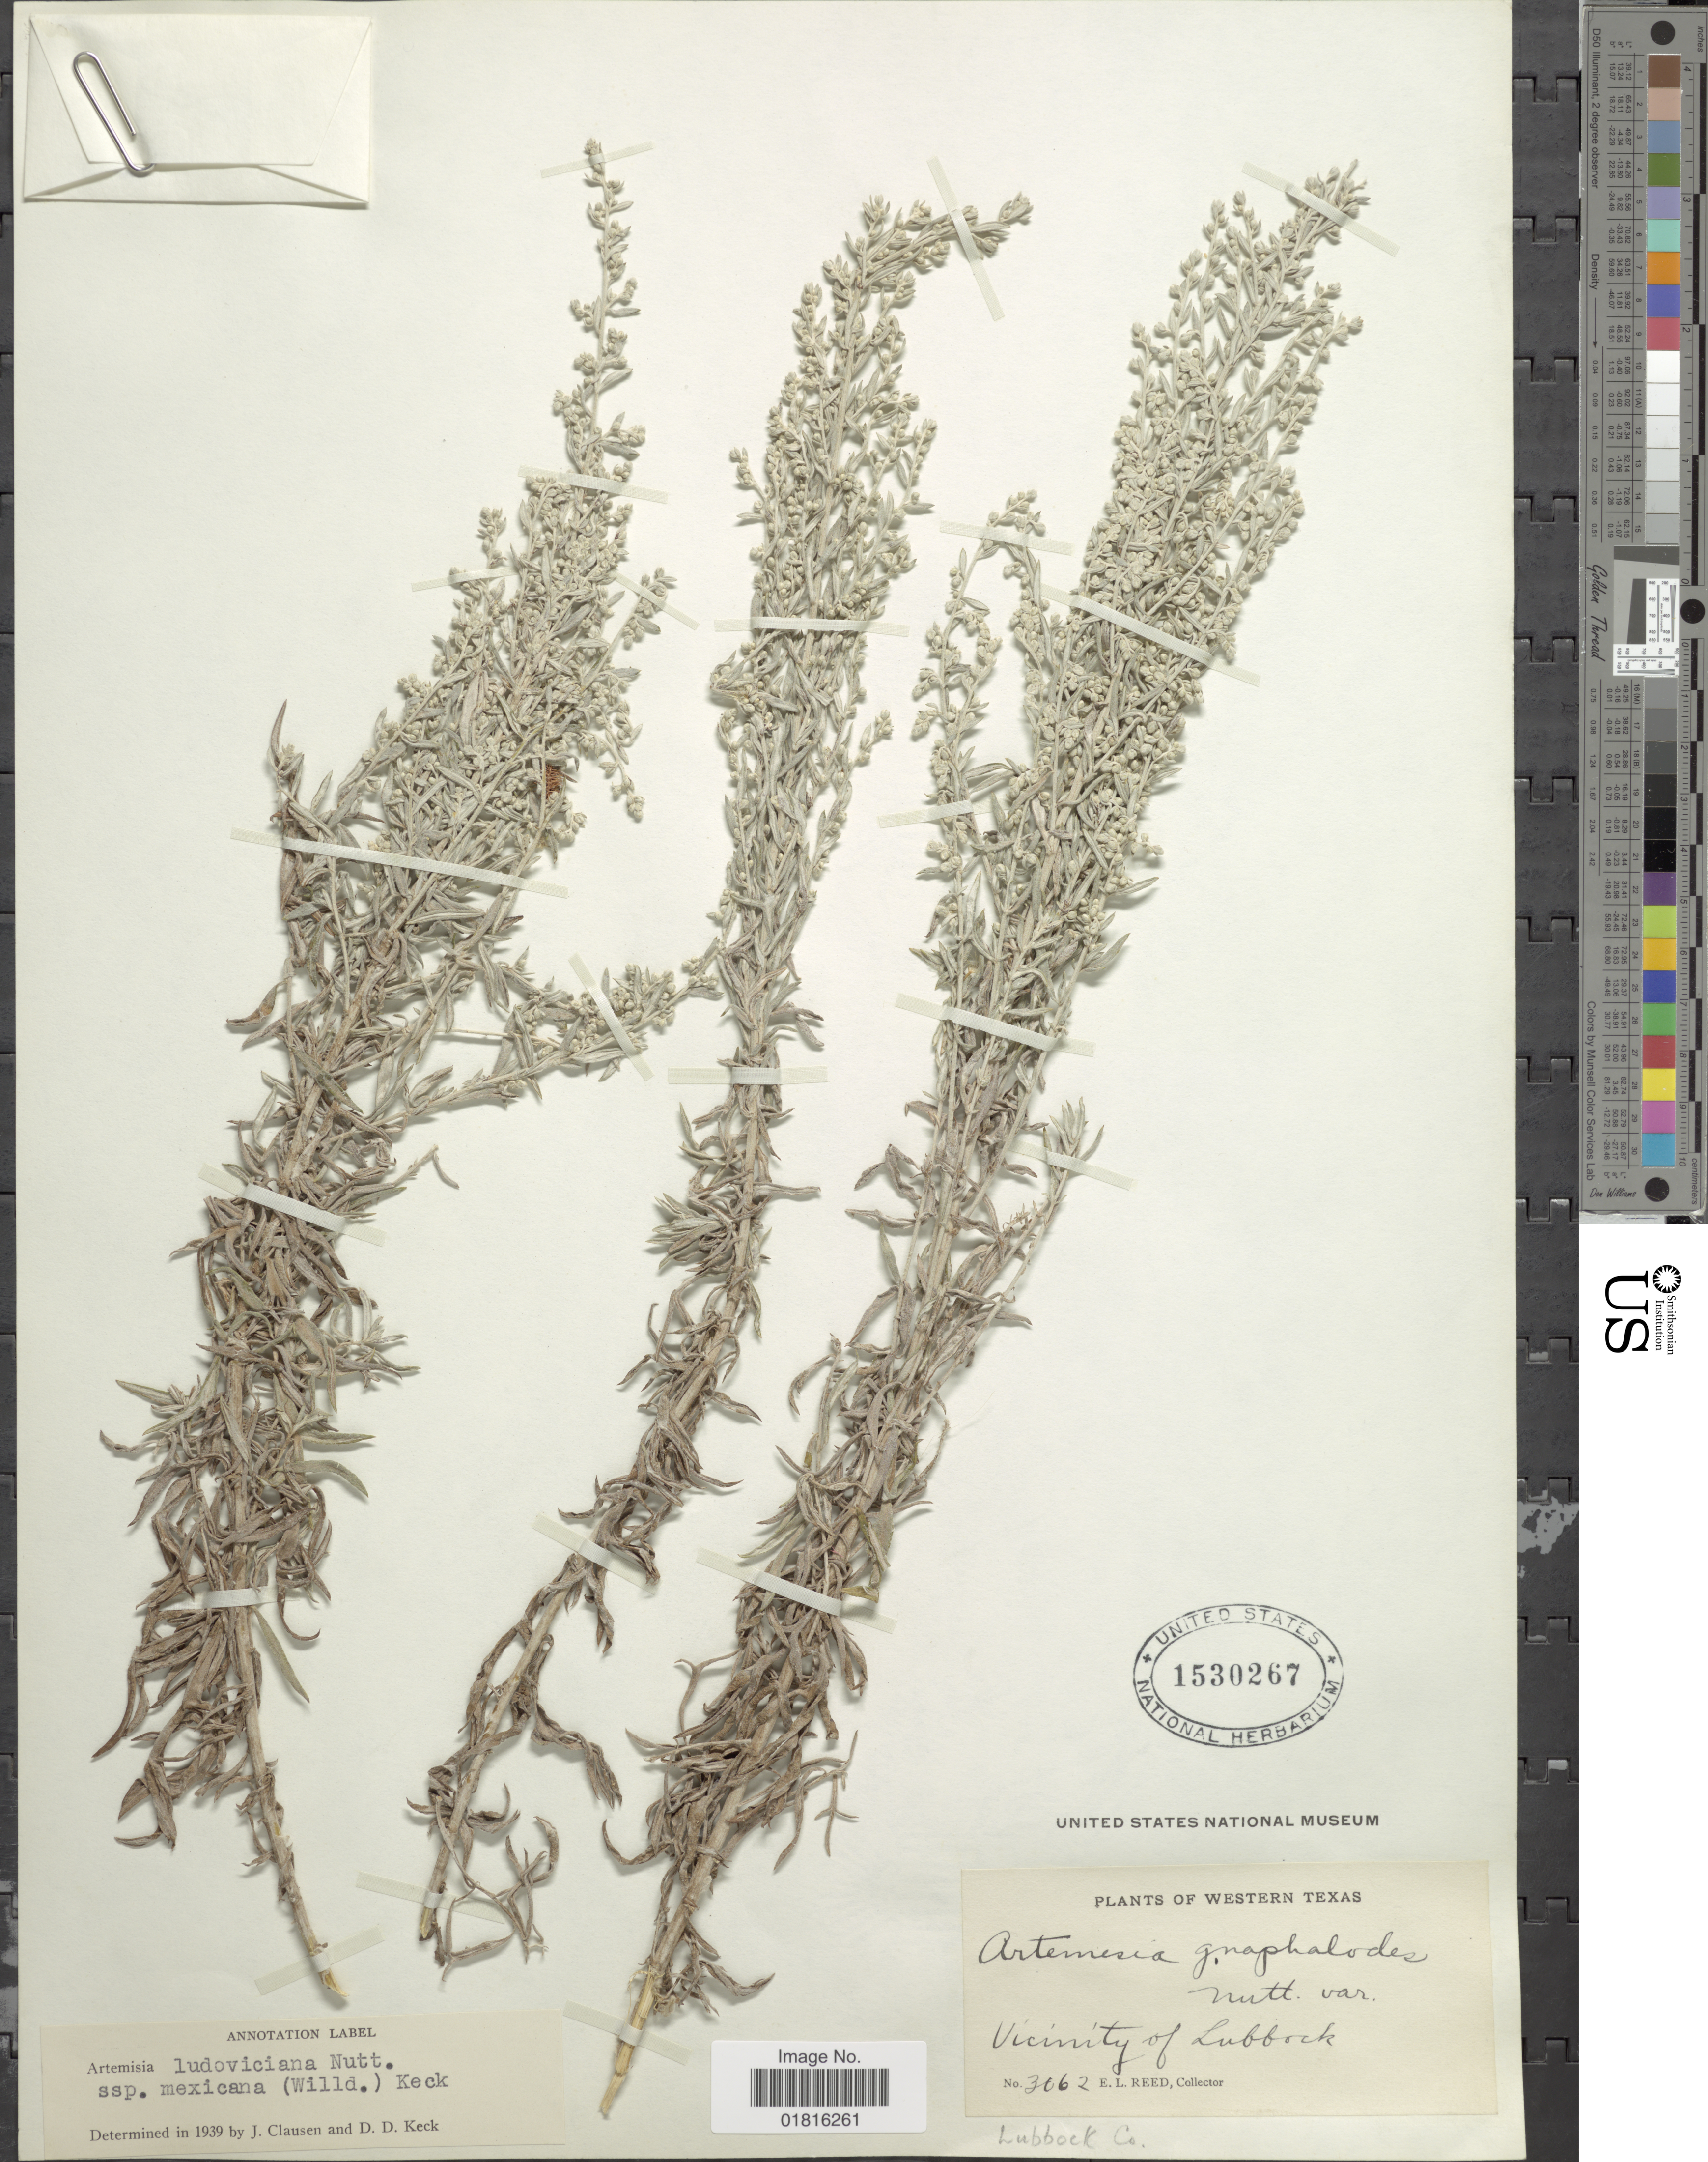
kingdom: Plantae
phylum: Tracheophyta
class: Magnoliopsida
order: Asterales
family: Asteraceae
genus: Artemisia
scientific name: Artemisia ludoviciana subsp. mexicana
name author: (Willd. ex Spreng.) D.D. Keck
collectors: E. Reed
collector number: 3062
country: United States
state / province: Texas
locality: Western Texas, Vicinity of Lubbock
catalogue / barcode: US 1530267